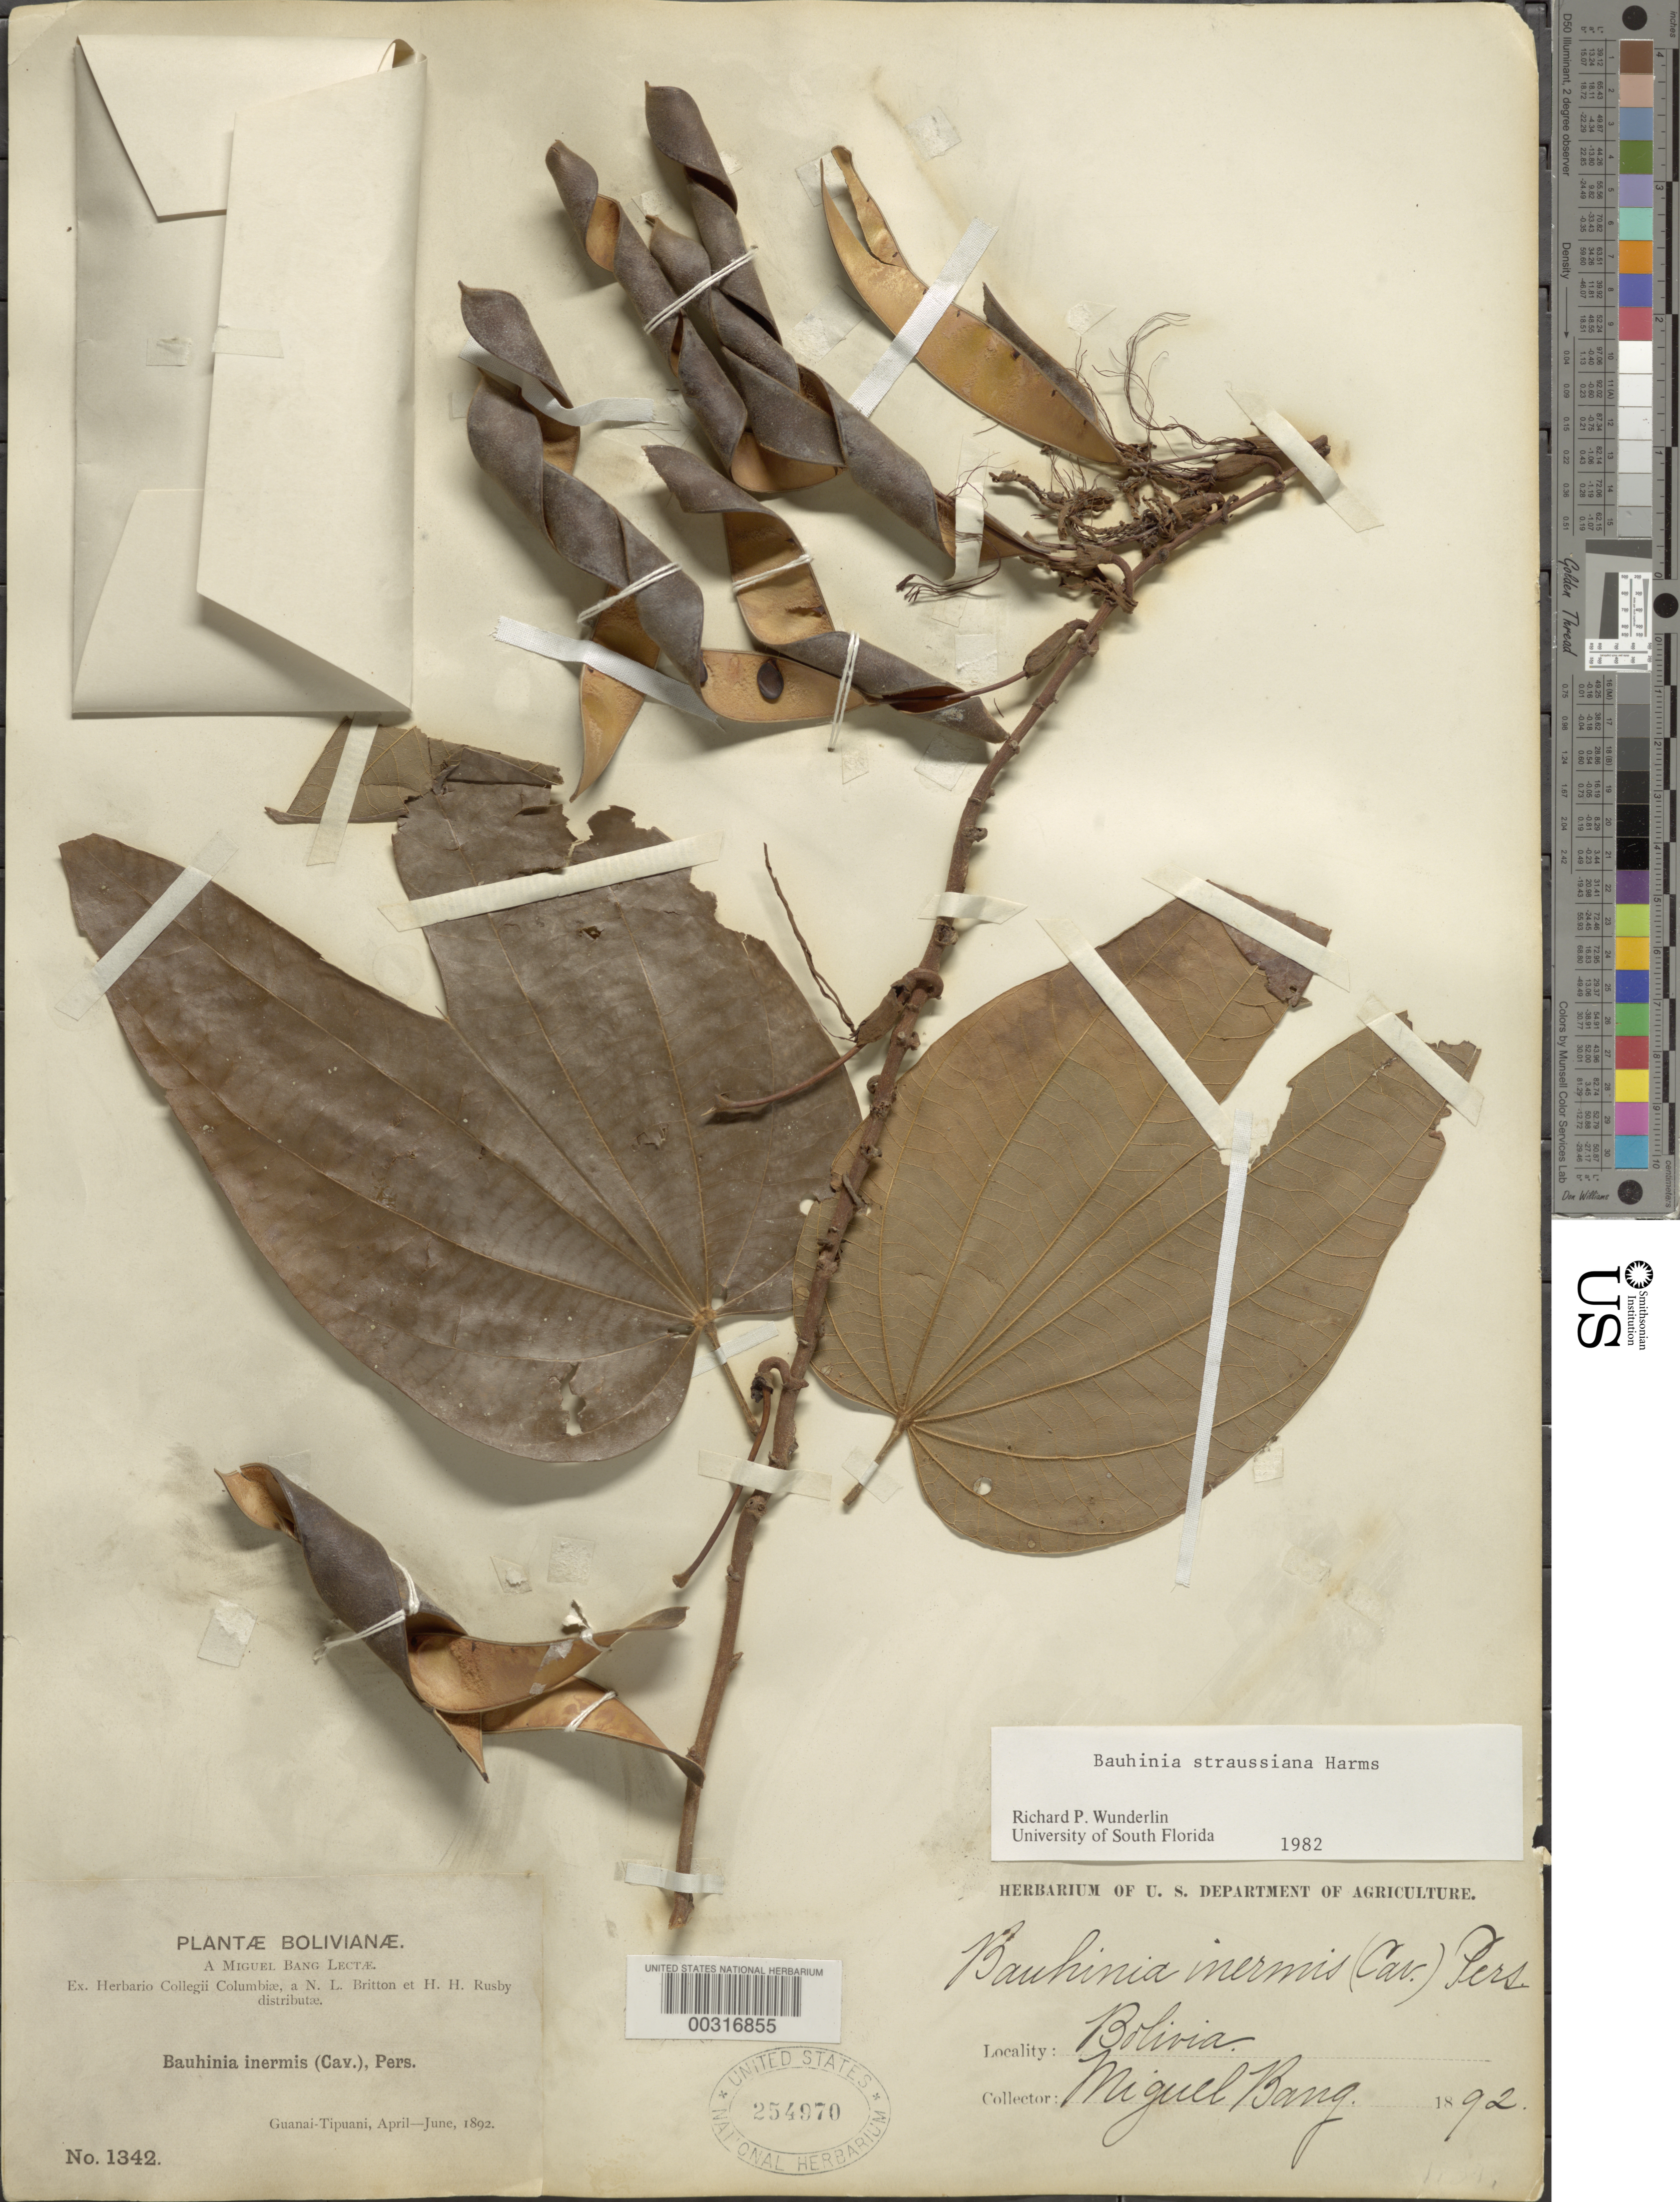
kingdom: Plantae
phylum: Tracheophyta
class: Magnoliopsida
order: Fabales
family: Fabaceae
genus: Bauhinia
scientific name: Bauhinia straussiana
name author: Harms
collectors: M. Bang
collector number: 1342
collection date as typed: Apr 1892 to -- Jun 1892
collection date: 1892-04/1892-06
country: Bolivia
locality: Guanai, Tipuani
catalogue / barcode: US 254970